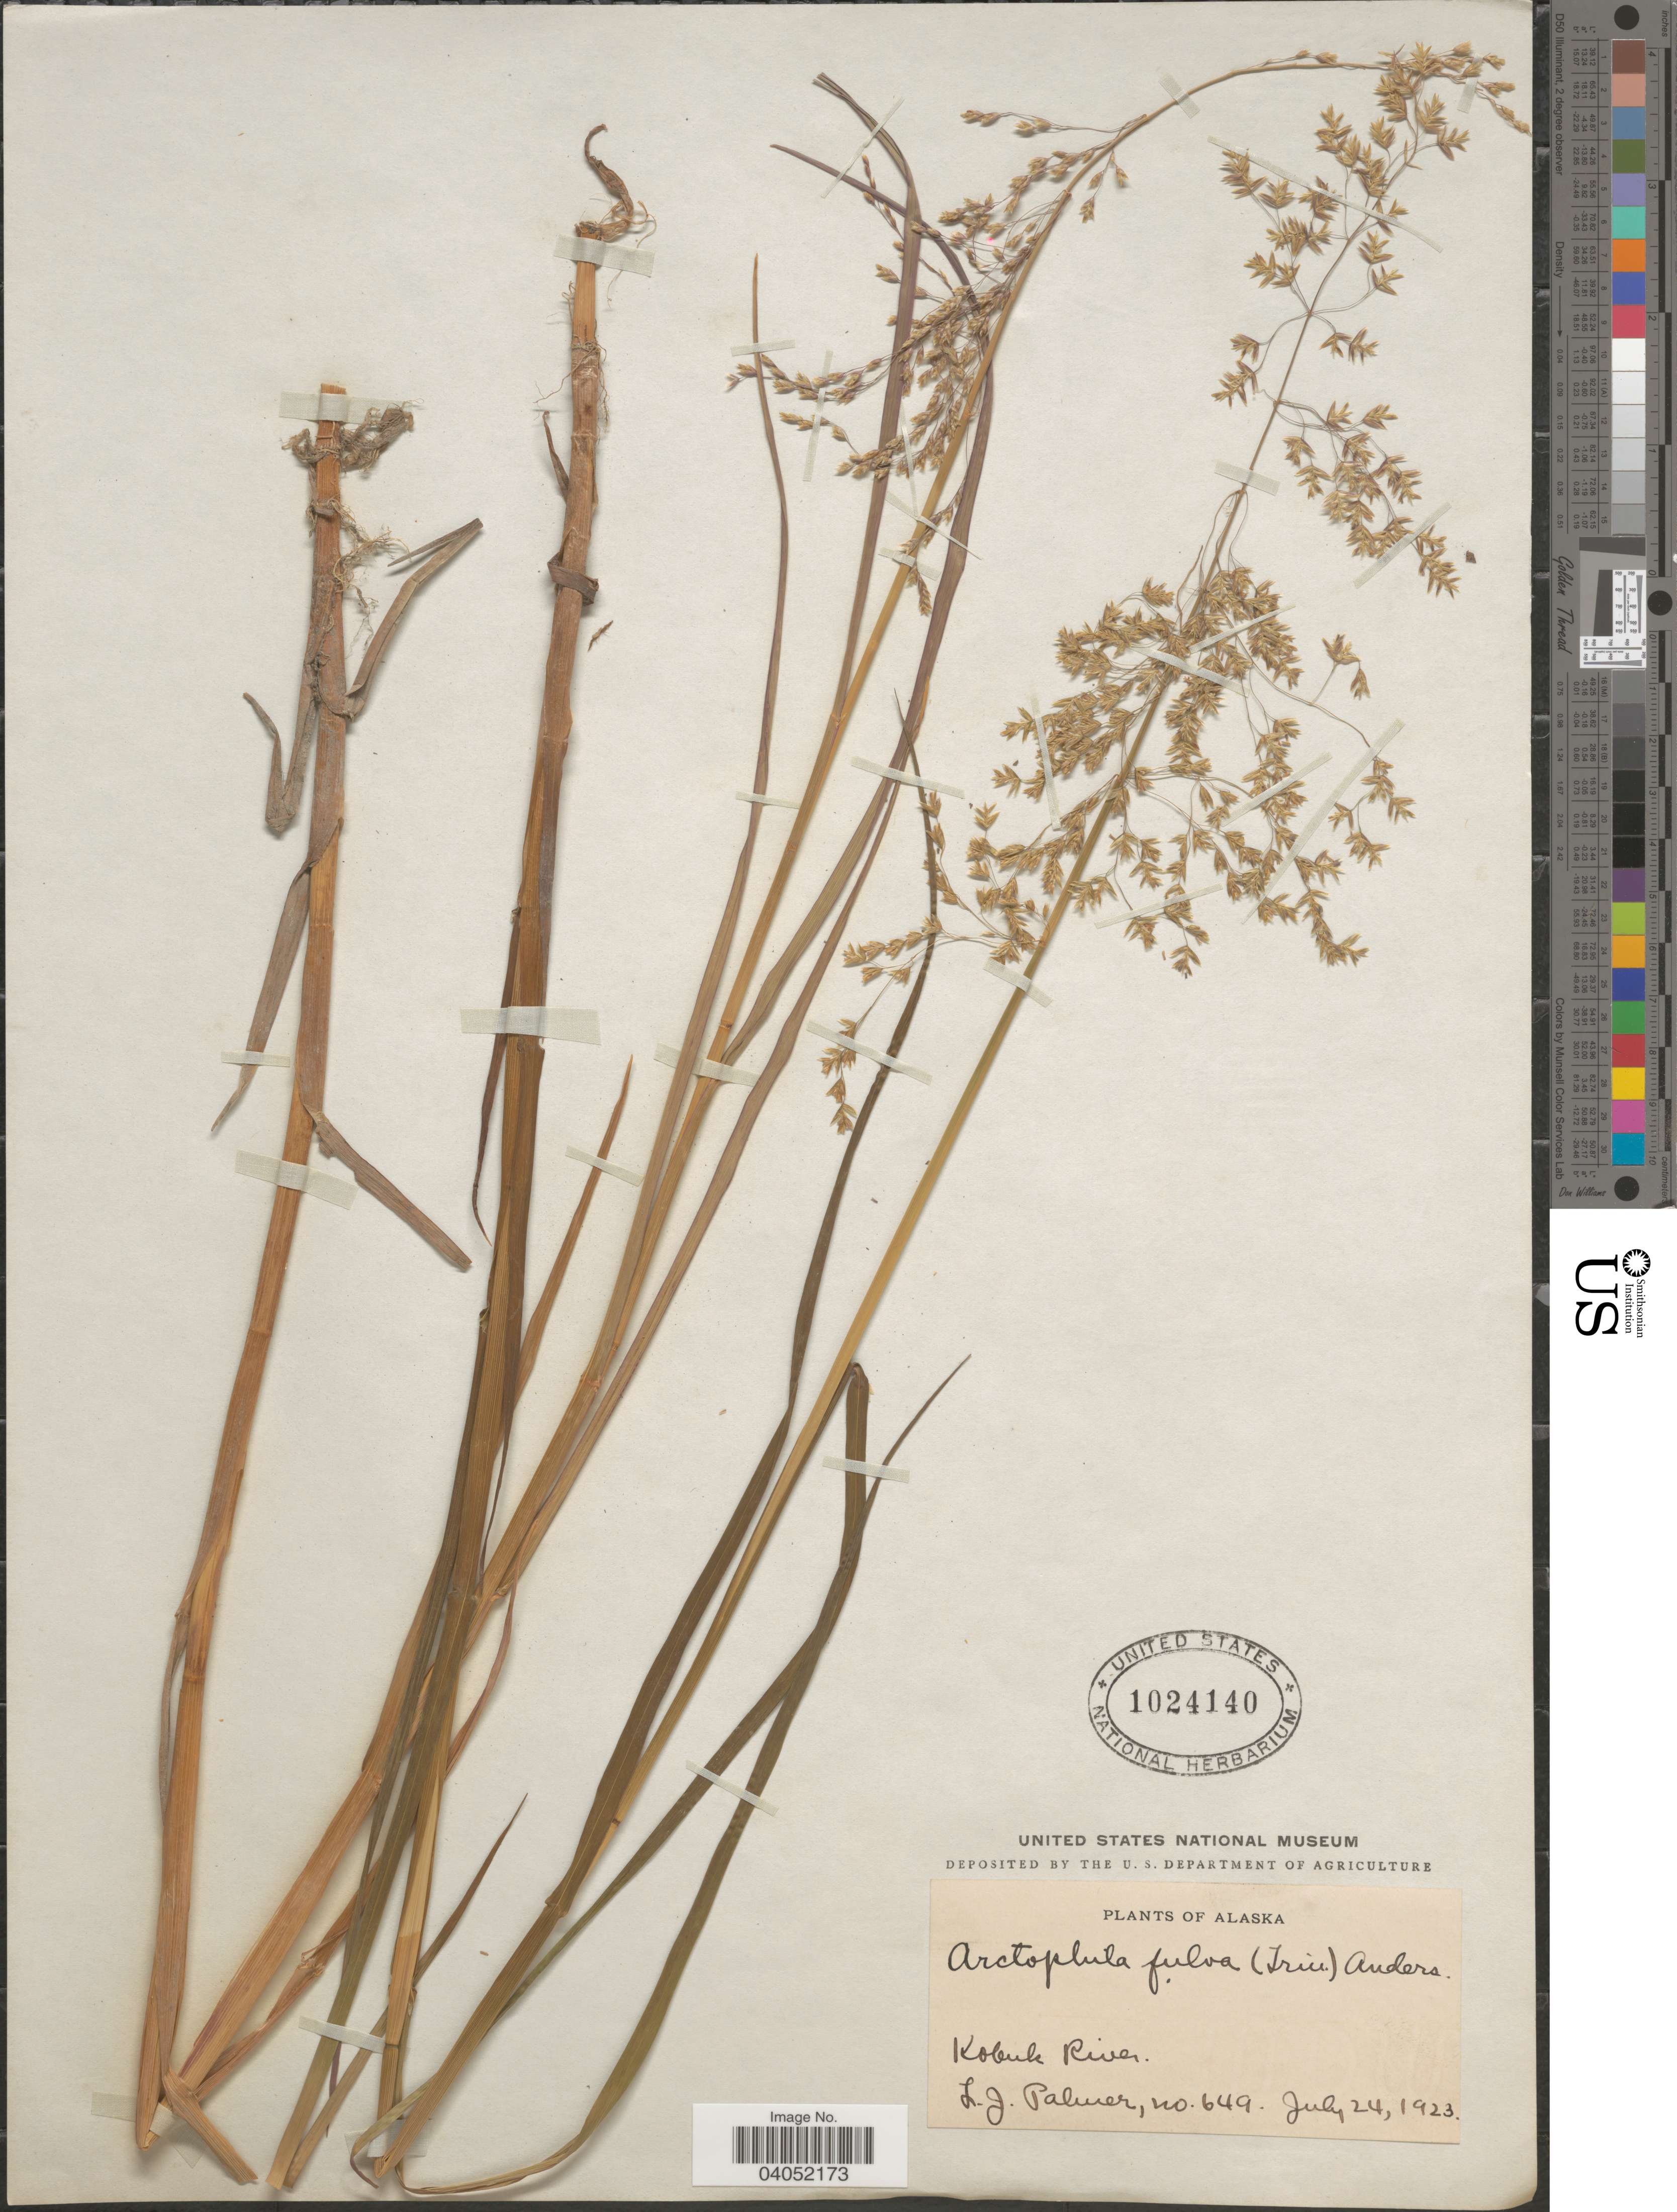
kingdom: Plantae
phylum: Tracheophyta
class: Liliopsida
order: Poales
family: Poaceae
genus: Arctophila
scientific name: Arctophila fulva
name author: (Trin.) Andersson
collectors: L. J. Palmer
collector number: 649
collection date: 1923-07-24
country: United States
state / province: Alaska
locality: Kobuk River.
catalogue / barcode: US 1024140